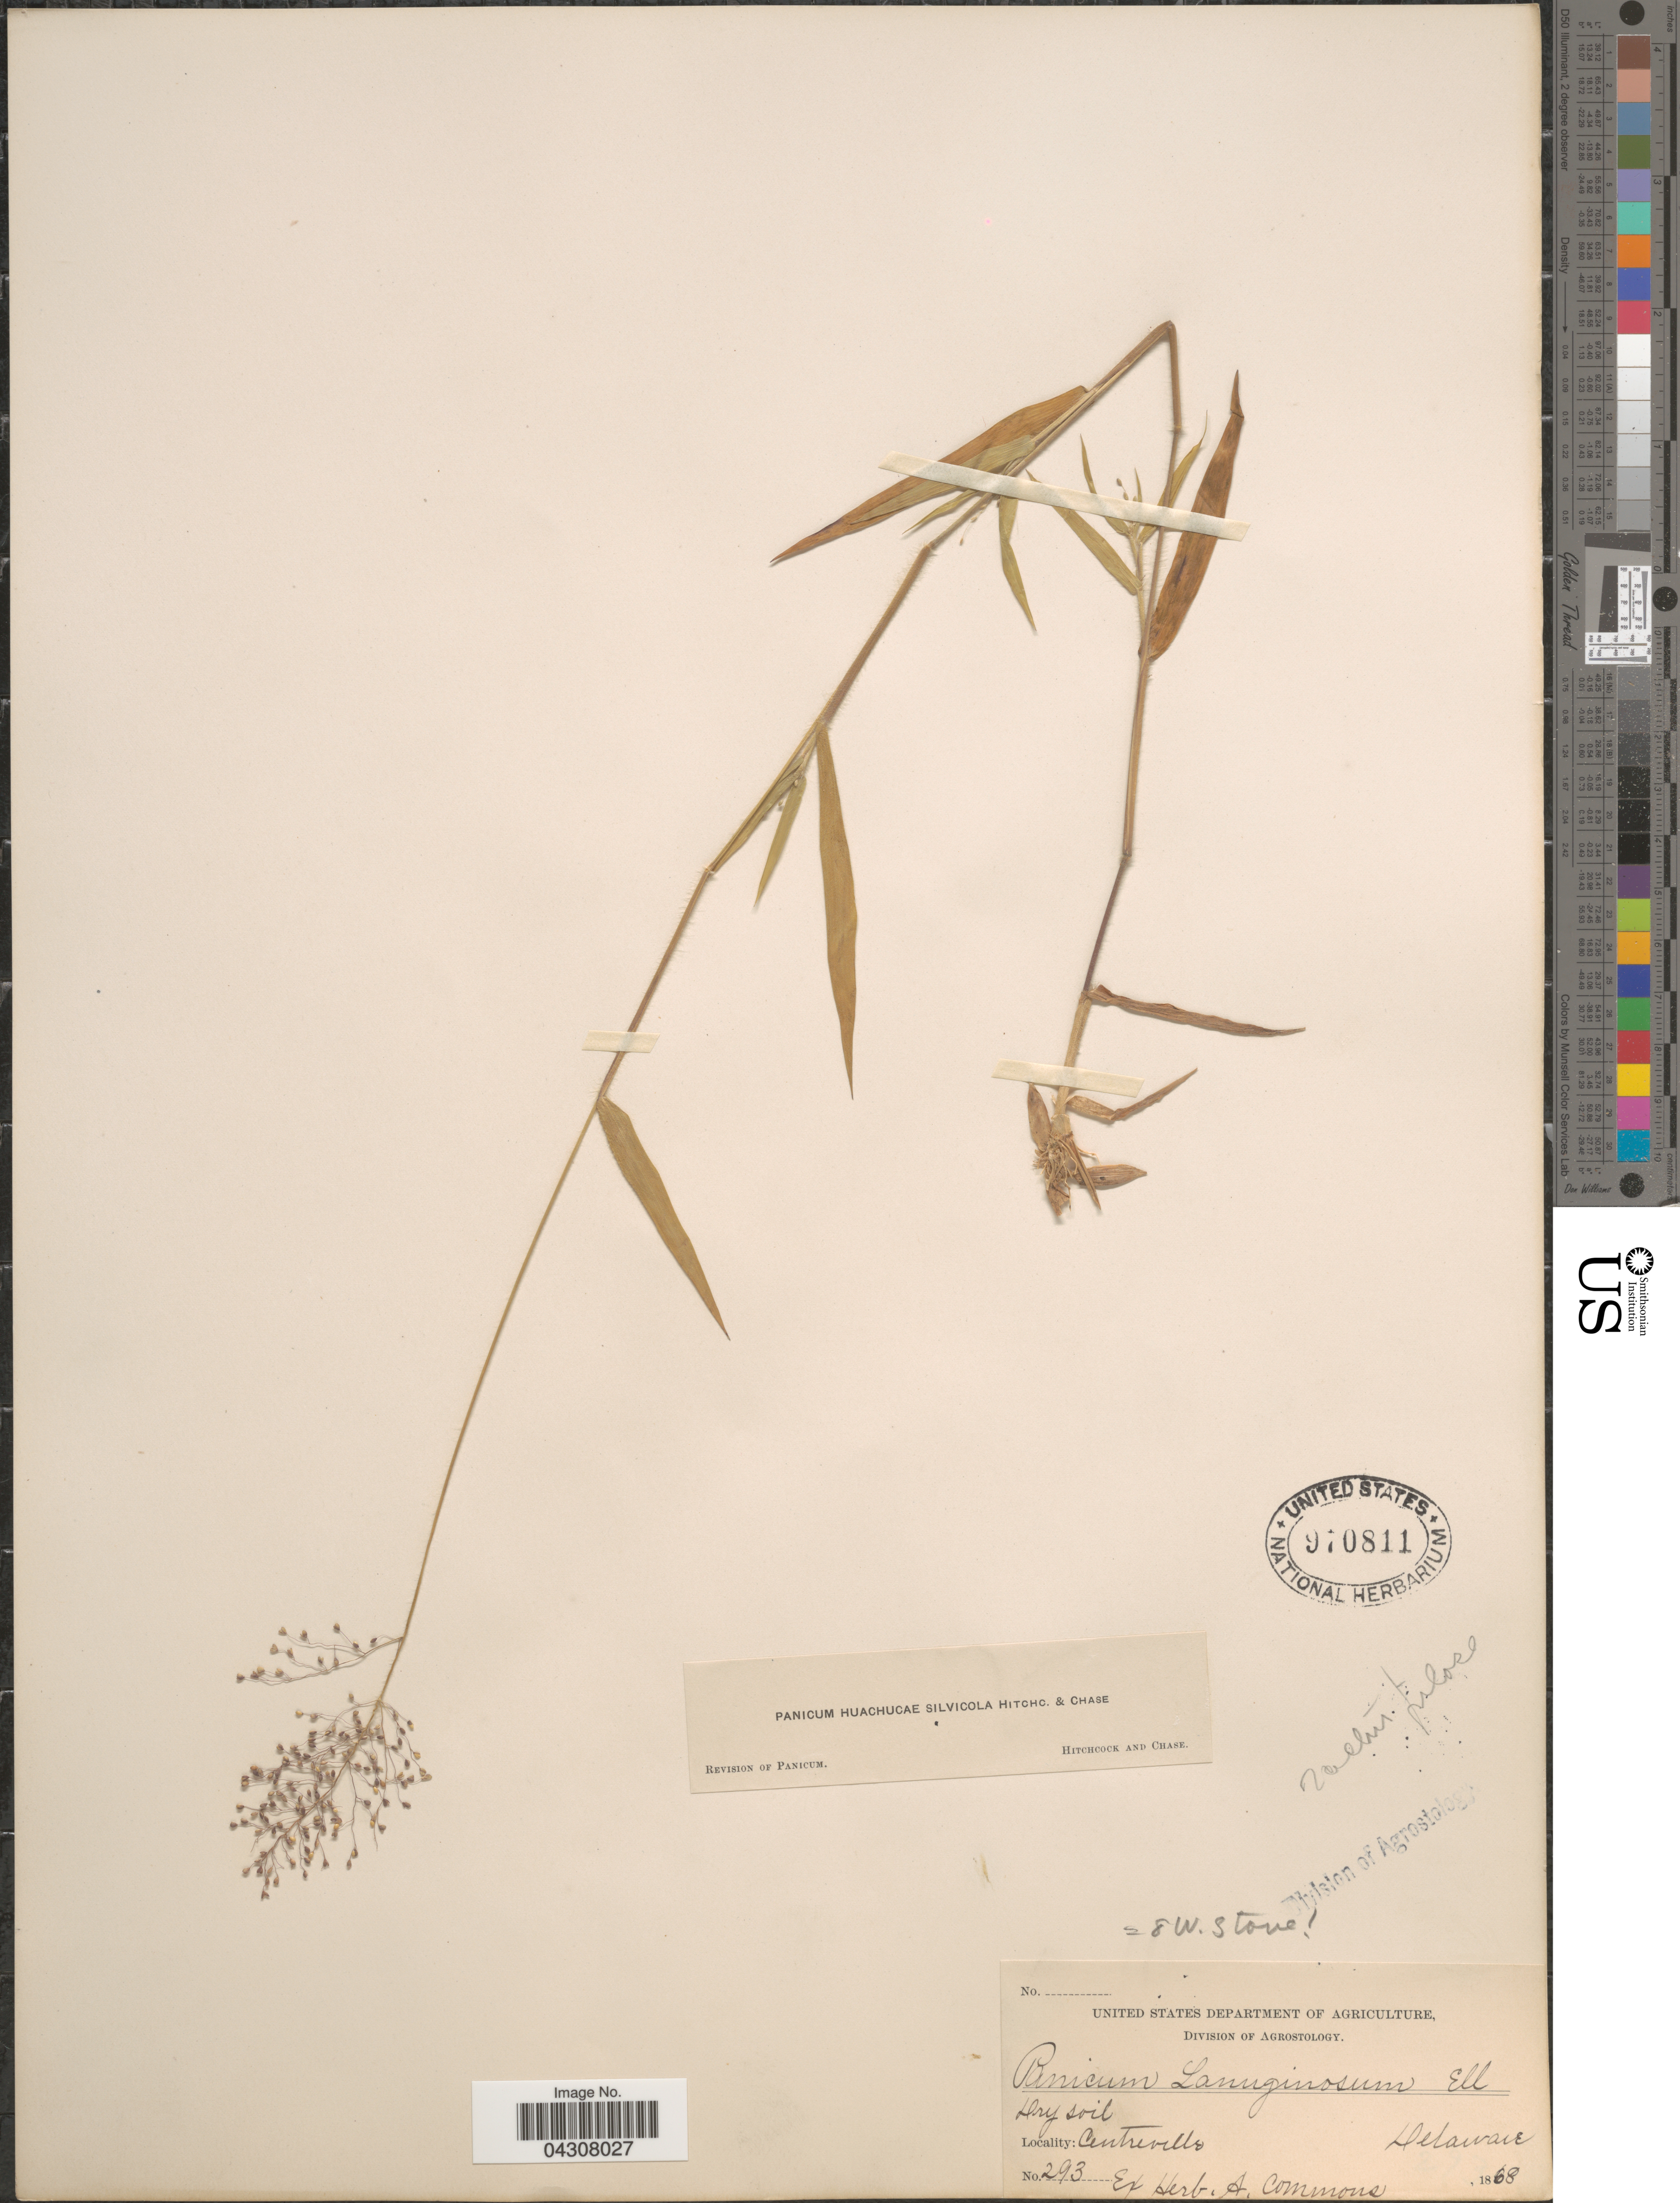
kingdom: Plantae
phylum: Tracheophyta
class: Liliopsida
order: Poales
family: Poaceae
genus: Dichanthelium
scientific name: Dichanthelium acuminatum var. acuminatum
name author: (Sw.) Gould & C.A. Clark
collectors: ex herb. A. Commons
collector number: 293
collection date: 1868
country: United States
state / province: Delaware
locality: Dry soil. Centreville.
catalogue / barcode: US 970811